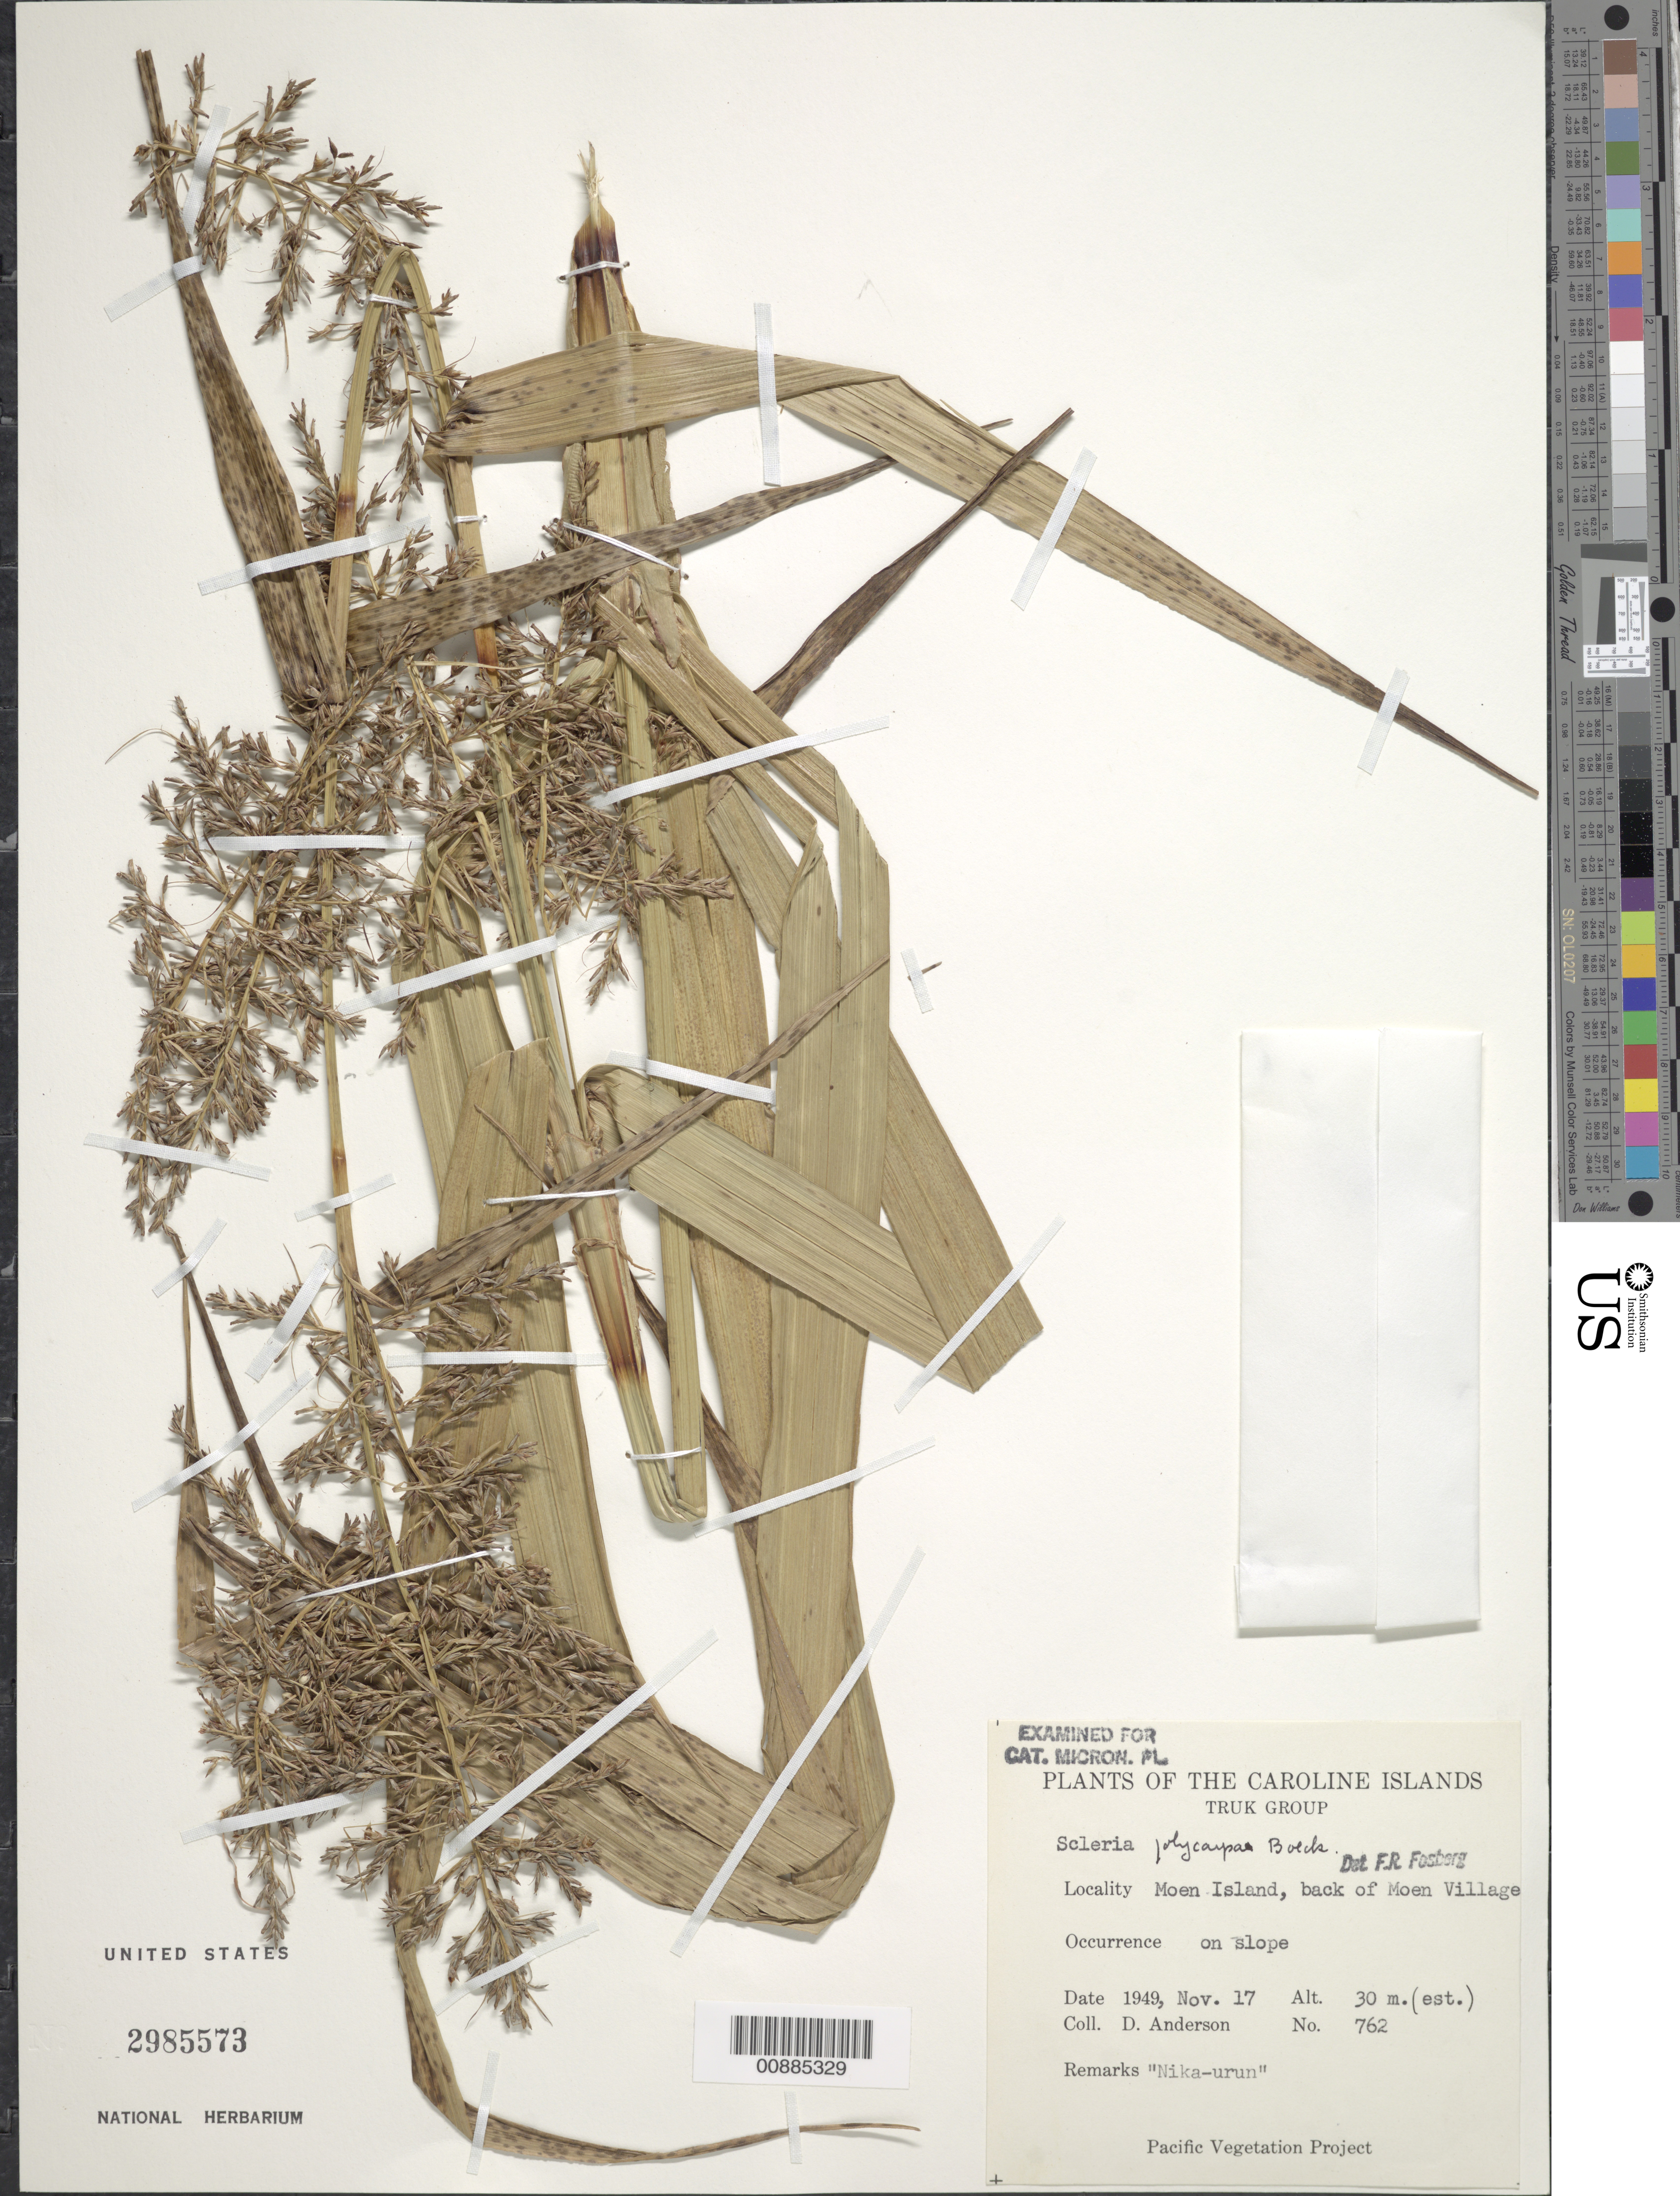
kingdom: Plantae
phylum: Tracheophyta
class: Liliopsida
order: Poales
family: Cyperaceae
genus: Scleria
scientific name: Scleria polycarpa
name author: Boeckeler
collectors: D. Anderson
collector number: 762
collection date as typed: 17 Nov 1949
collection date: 1949-11-17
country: Micronesia, Federated States of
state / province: Truk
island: Moen [Wono]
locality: back of Moen Village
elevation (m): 30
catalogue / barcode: US 2985573